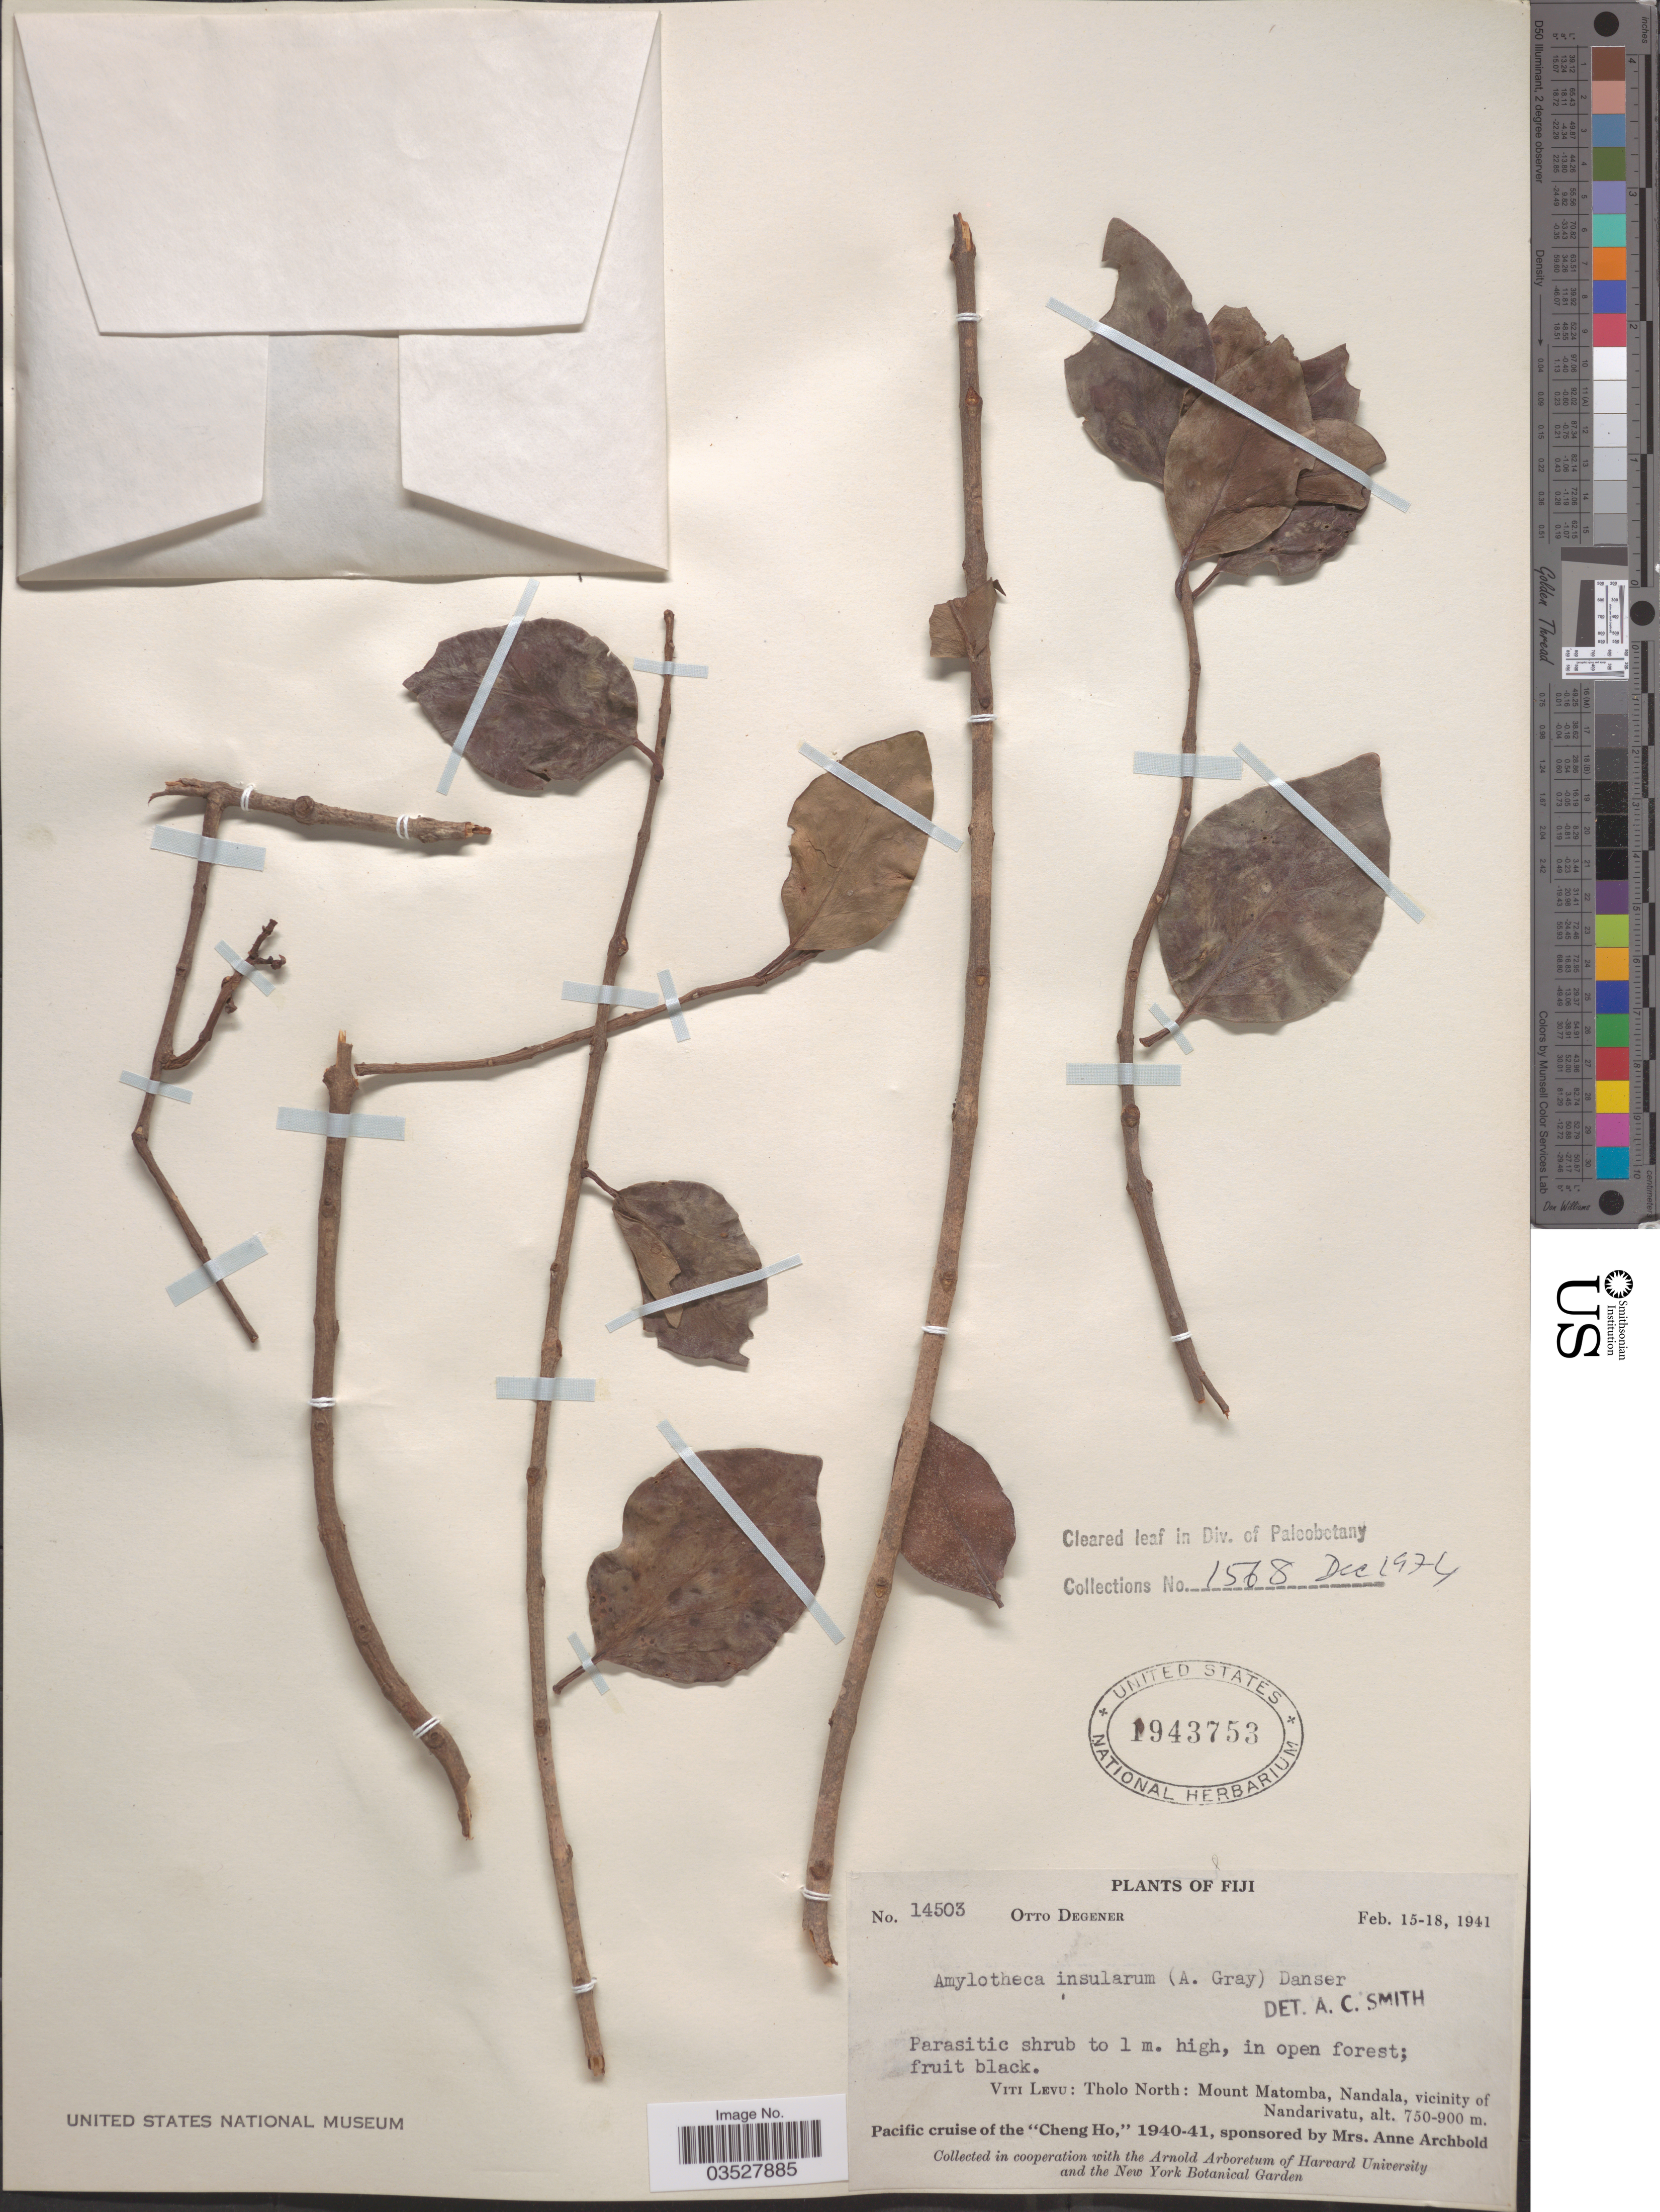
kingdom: Plantae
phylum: Tracheophyta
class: Magnoliopsida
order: Santalales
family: Loranthaceae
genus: Amylotheca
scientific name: Amylotheca insularum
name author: (A. Gray) Danser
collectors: O. Degener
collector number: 14503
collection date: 1941-02-15/1941-02-18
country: Fiji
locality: Viti Levu: Tholo North: Mount Matomba, Nandala, vicinity of Nandarivatu.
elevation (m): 750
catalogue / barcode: US 1943753